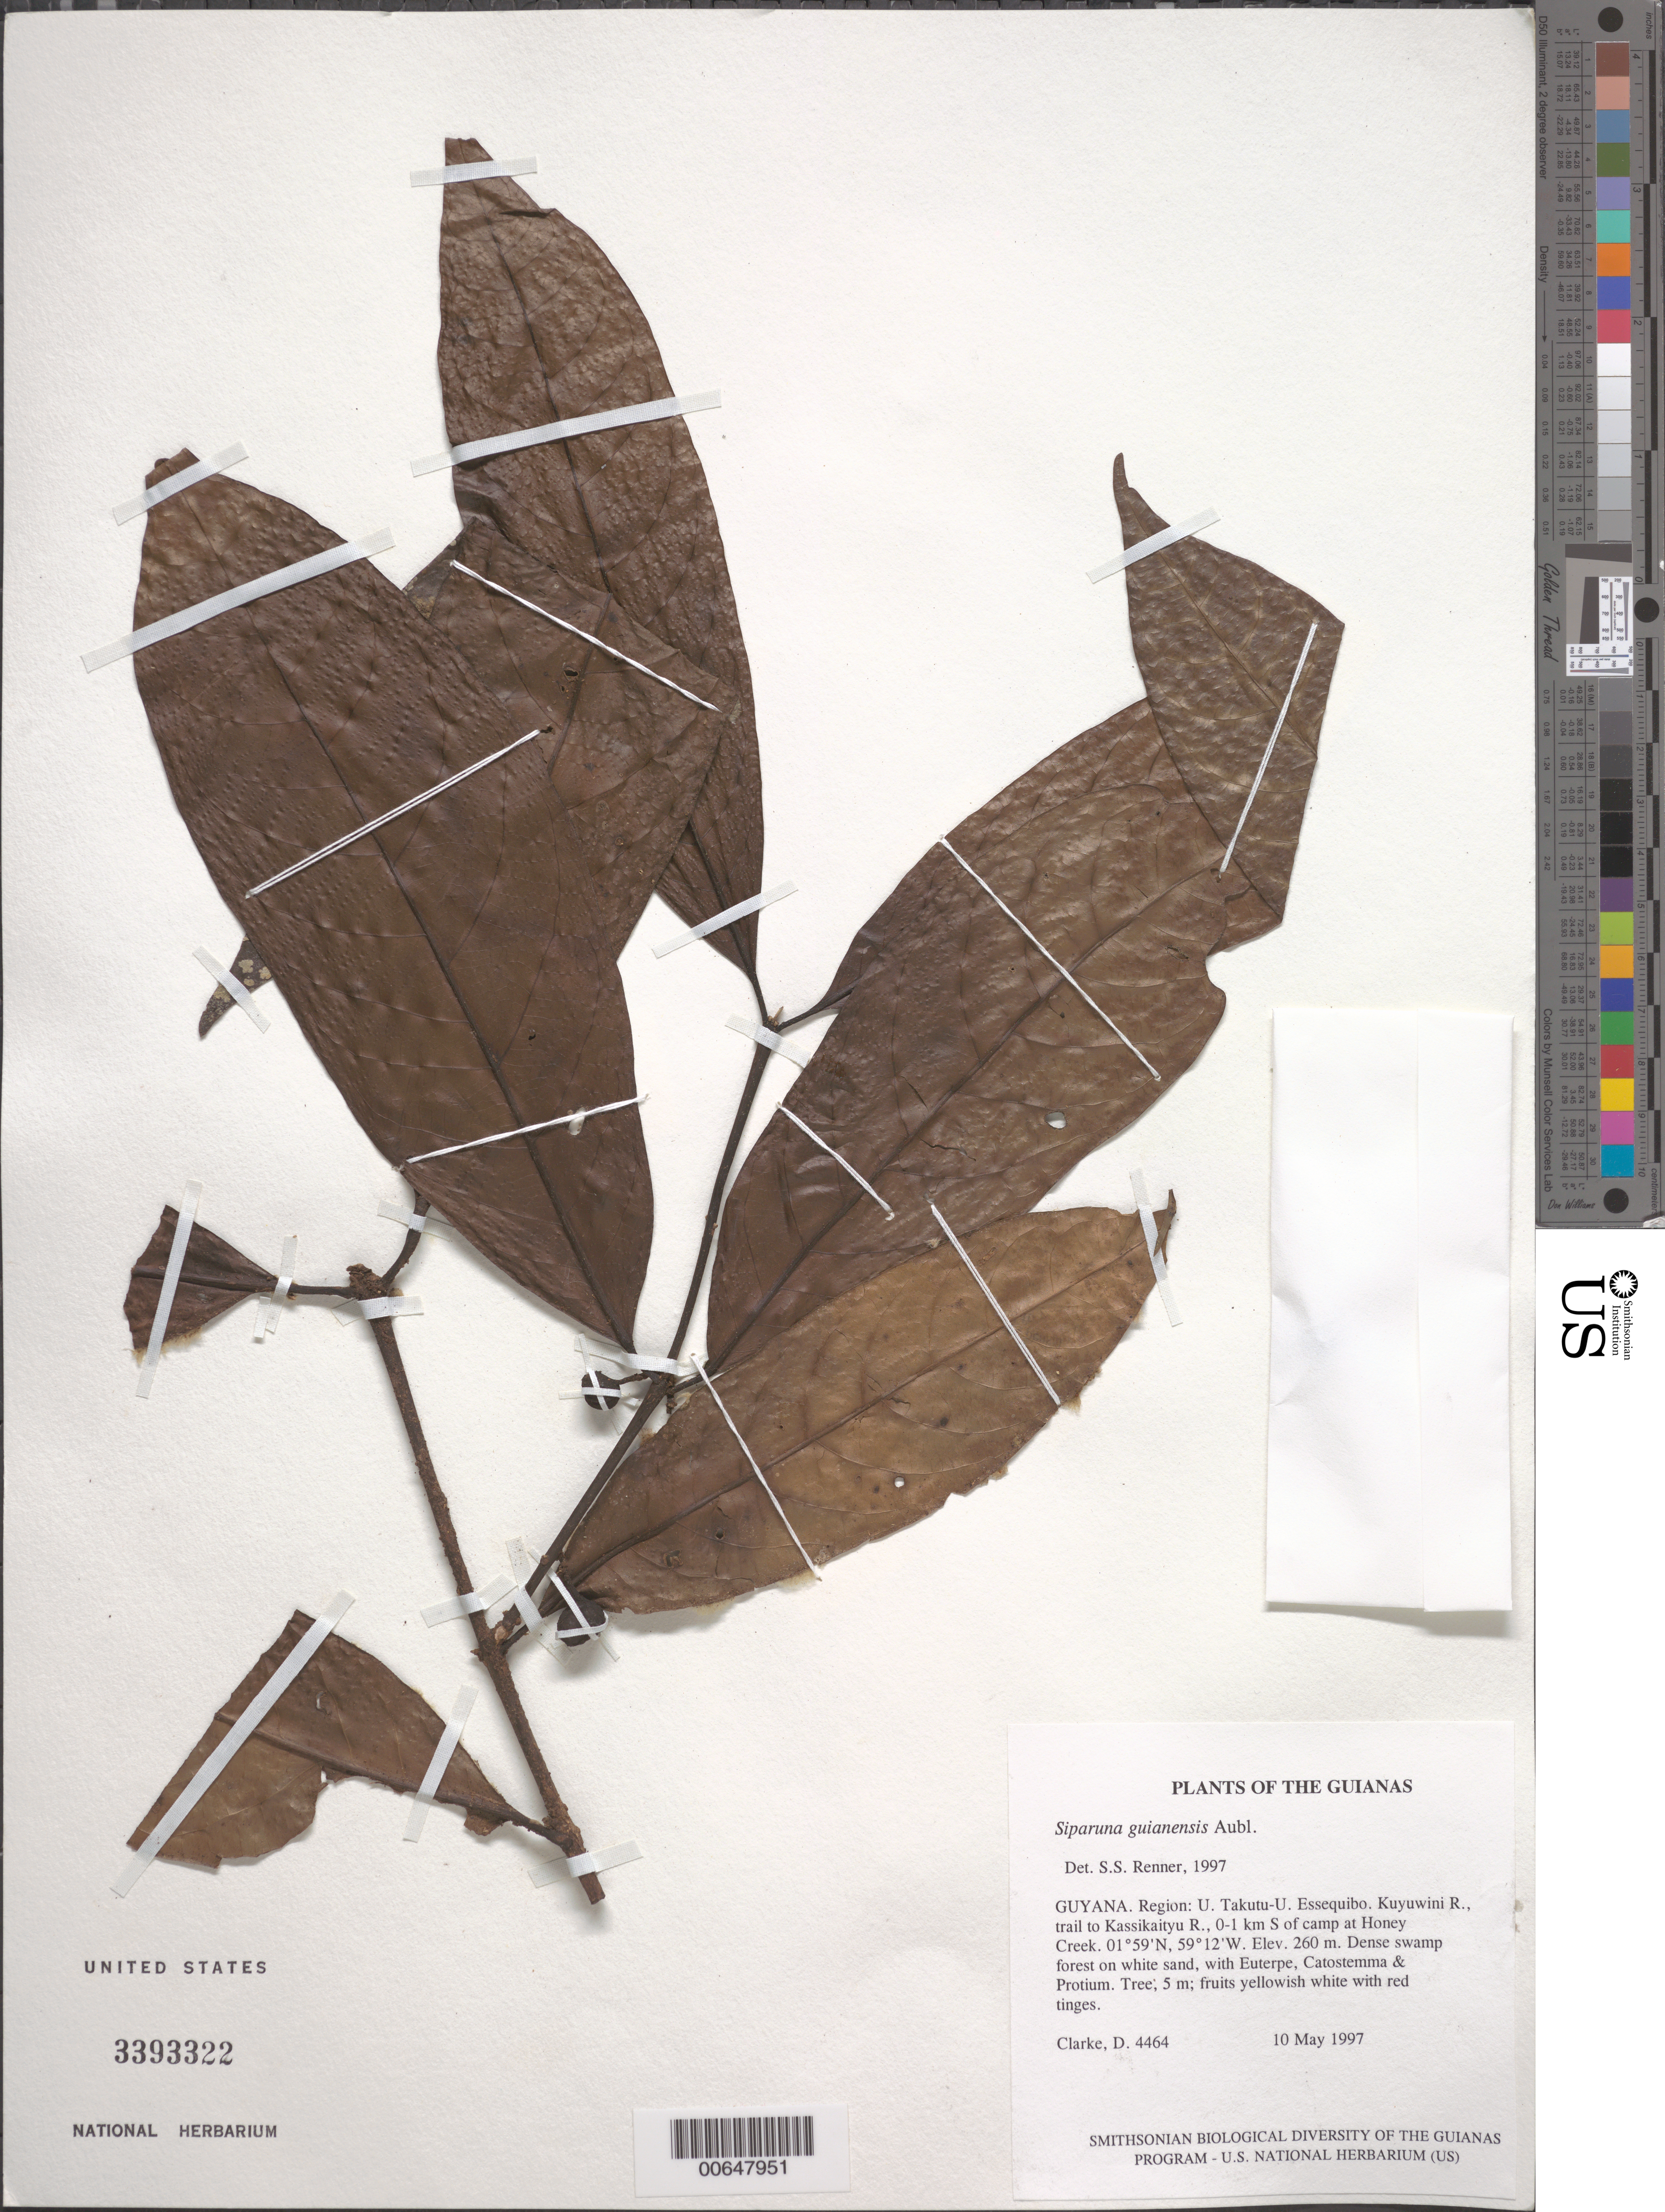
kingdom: Plantae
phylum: Tracheophyta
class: Magnoliopsida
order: Laurales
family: Siparunaceae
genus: Siparuna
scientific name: Siparuna guianensis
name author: Aubl.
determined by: Renner, S. S.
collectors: H. D. Clarke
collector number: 4464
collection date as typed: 10 May 1997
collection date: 1997-05-10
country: Guyana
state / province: U. Takutu-U. Essequibo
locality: Kuyuwini R., trail to Kassikaityu R., 0-1 km S of camp at Honey Creek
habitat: Dense swamp forest on white sand, with Euterpe, Catostemma & Protium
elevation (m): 260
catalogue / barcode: US 3393322